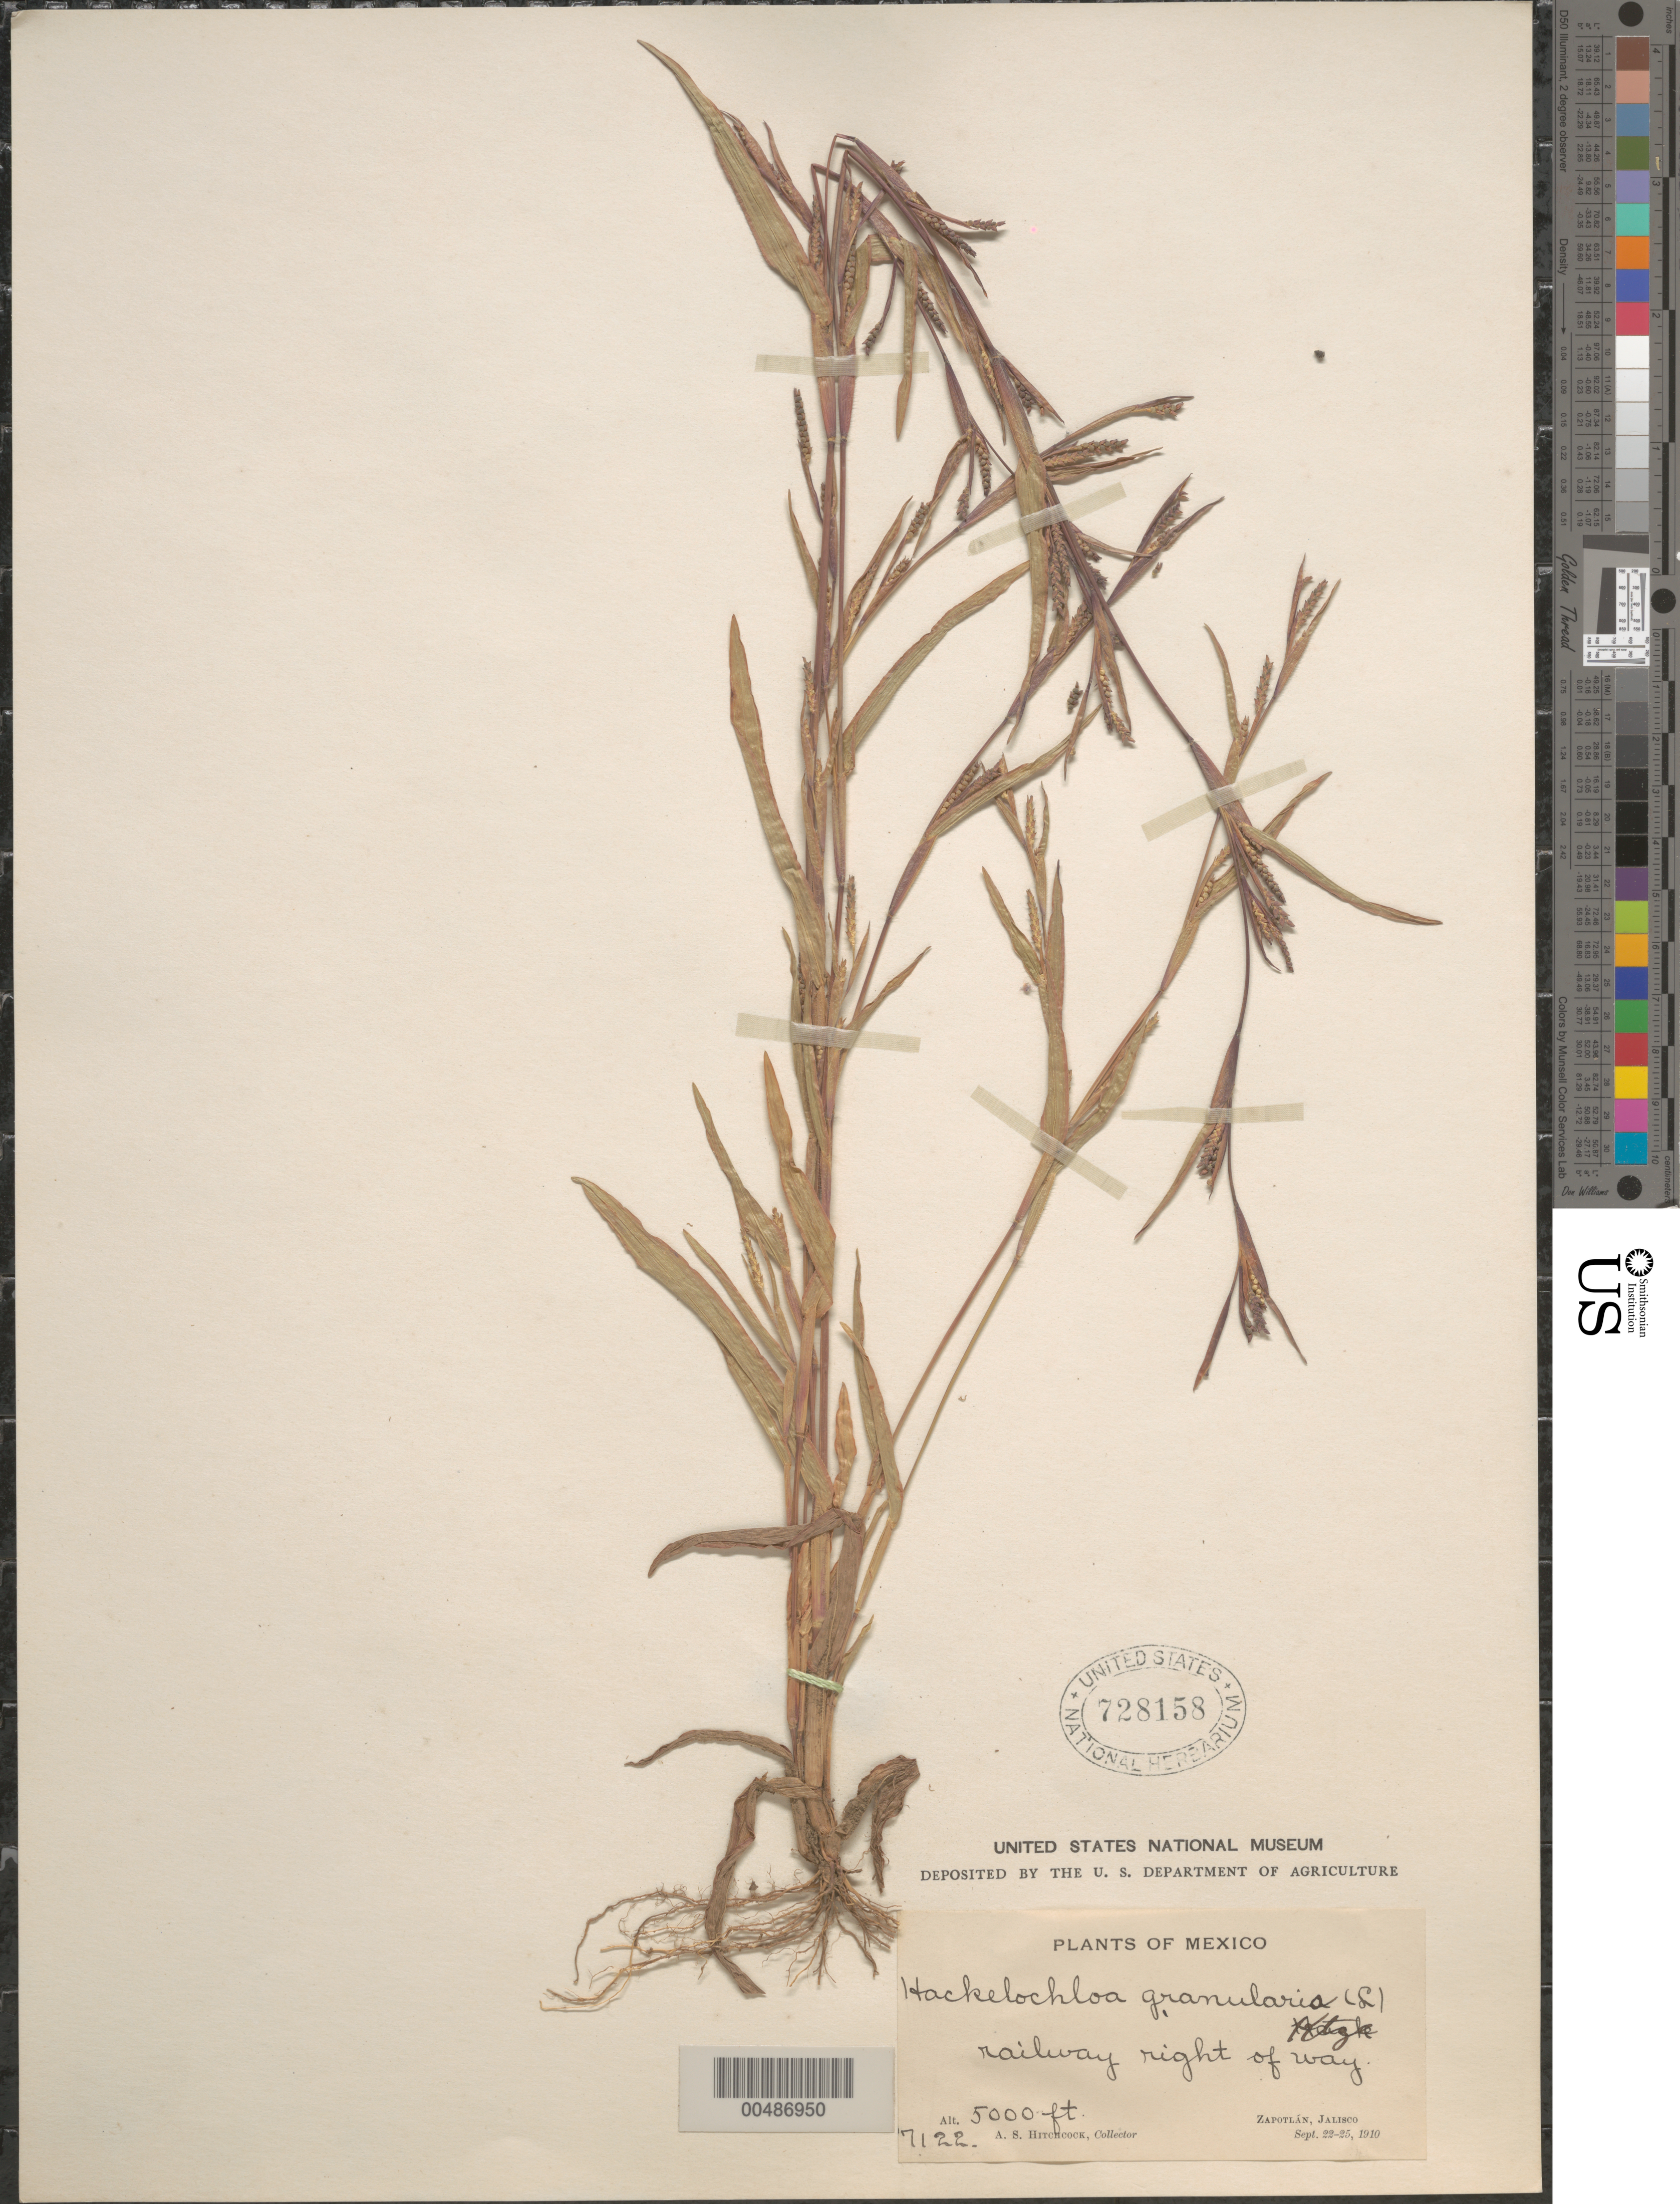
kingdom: Plantae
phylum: Tracheophyta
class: Liliopsida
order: Poales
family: Poaceae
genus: Hackelochloa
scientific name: Hackelochloa granularis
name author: (L.) Kuntze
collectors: A. S. Hitchcock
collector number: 7122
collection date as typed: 22 Sep 1910 to 25 Sep 1910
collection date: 1910-09-22/1910-09-25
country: Mexico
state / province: Jalisco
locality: Zapotlán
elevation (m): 1524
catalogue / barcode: US 728158